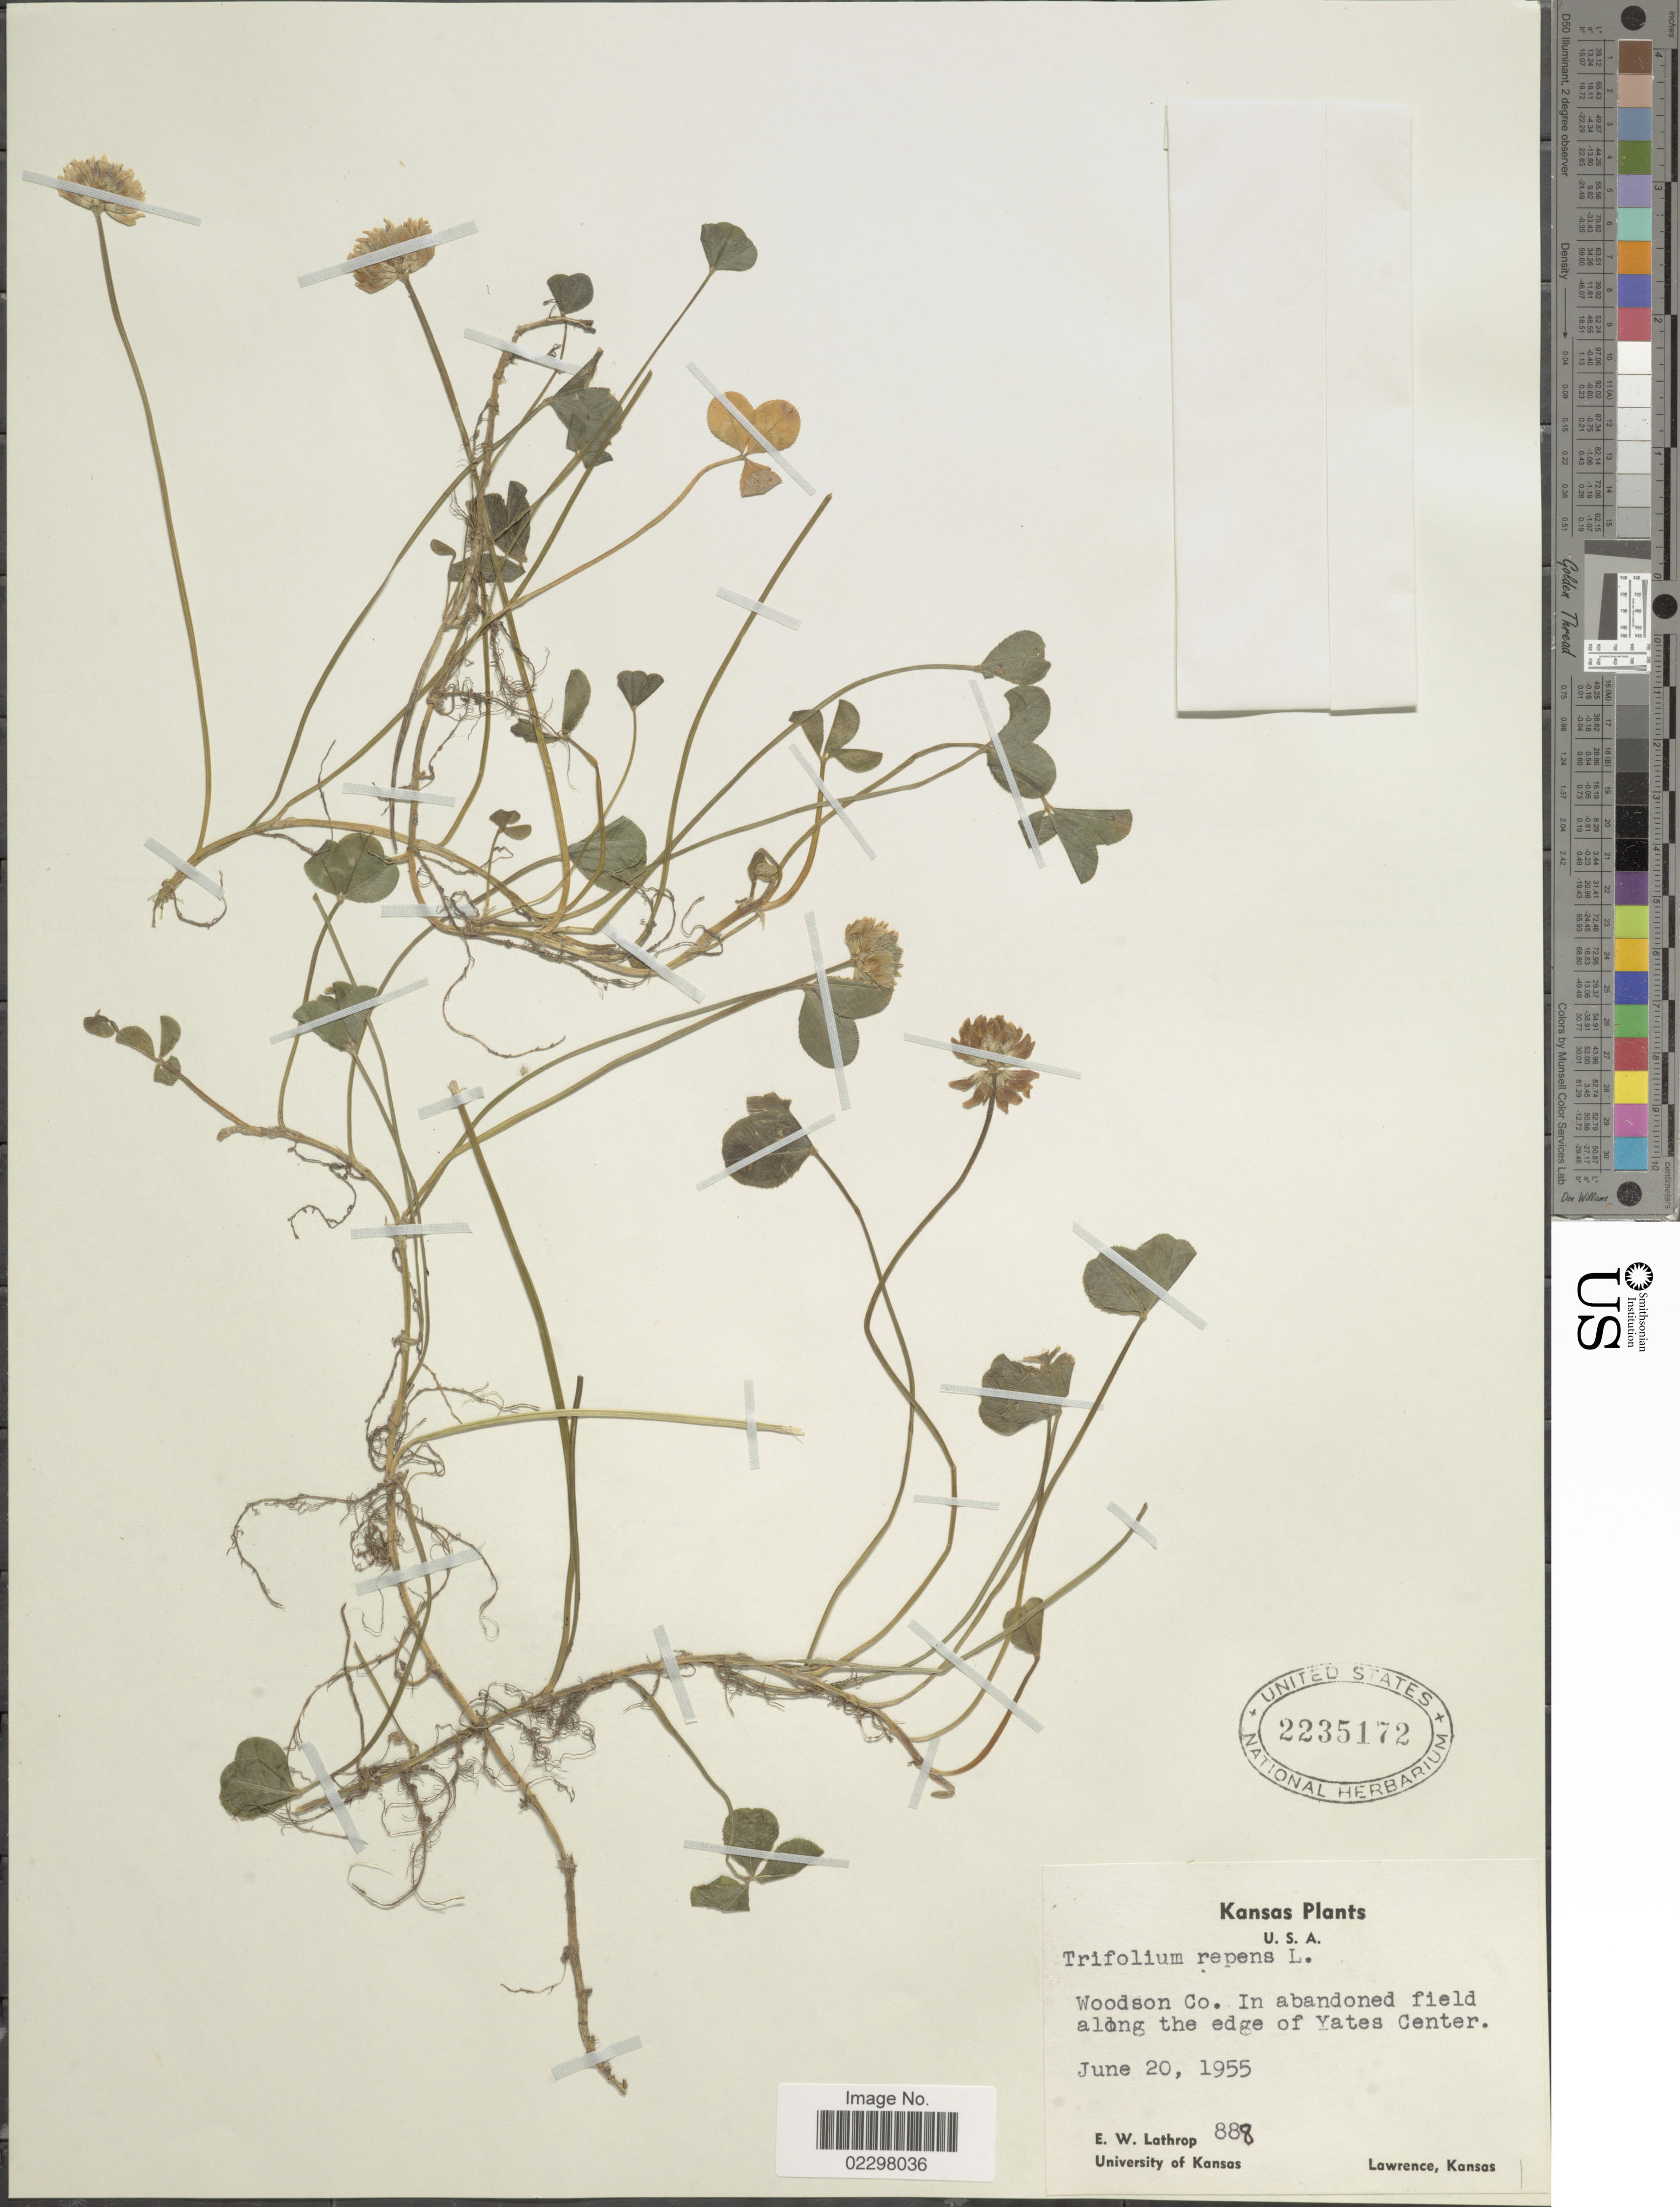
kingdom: Plantae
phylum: Tracheophyta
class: Magnoliopsida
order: Fabales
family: Fabaceae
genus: Trifolium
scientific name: Trifolium repens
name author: L.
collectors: E. W. Lathrop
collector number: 888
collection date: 1955-06-20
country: United States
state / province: Kansas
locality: Woodson Co. in abandoned field along the edge of Yates Center.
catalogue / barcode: US 2235172